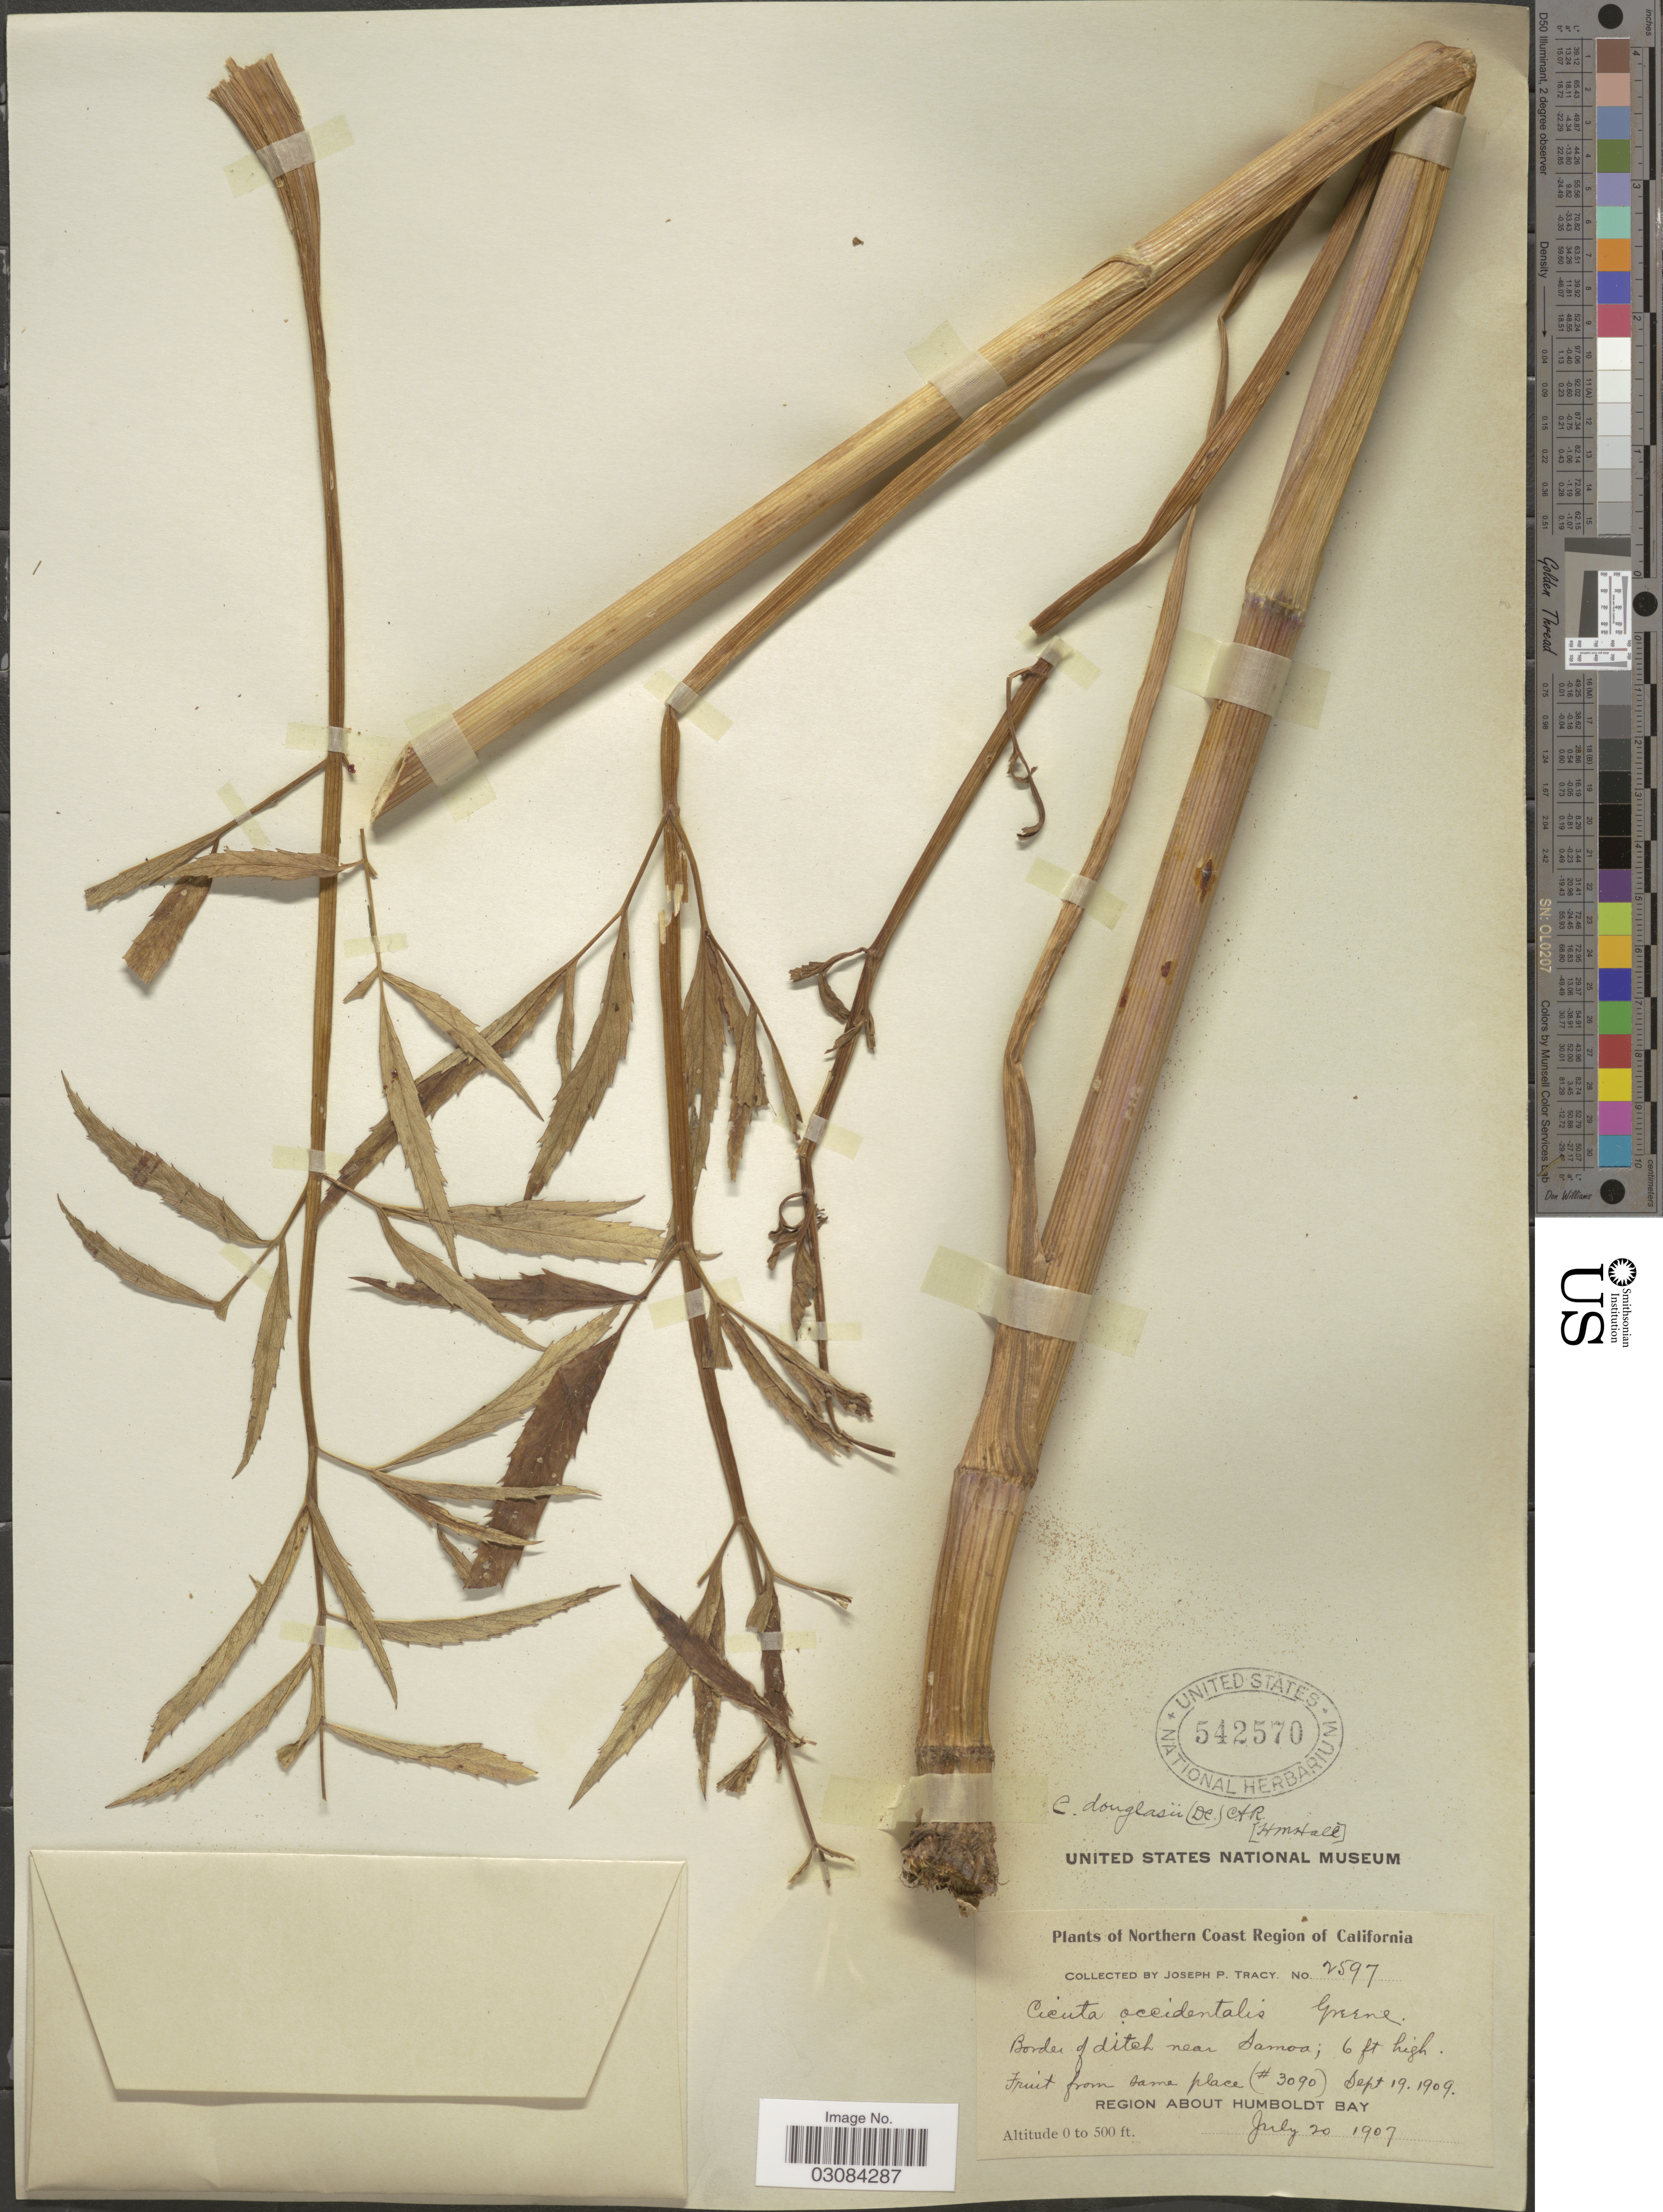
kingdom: Plantae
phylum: Tracheophyta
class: Magnoliopsida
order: Apiales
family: Apiaceae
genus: Cicuta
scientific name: Cicuta douglasii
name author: (DC.) J.M. Coult. & Rose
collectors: J. Tracy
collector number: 2597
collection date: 1907-07-20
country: United States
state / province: California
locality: Northern Coast Region of California. Border of ditch near Samoa. Region about Humboldt Bay.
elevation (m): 0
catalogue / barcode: US 542570